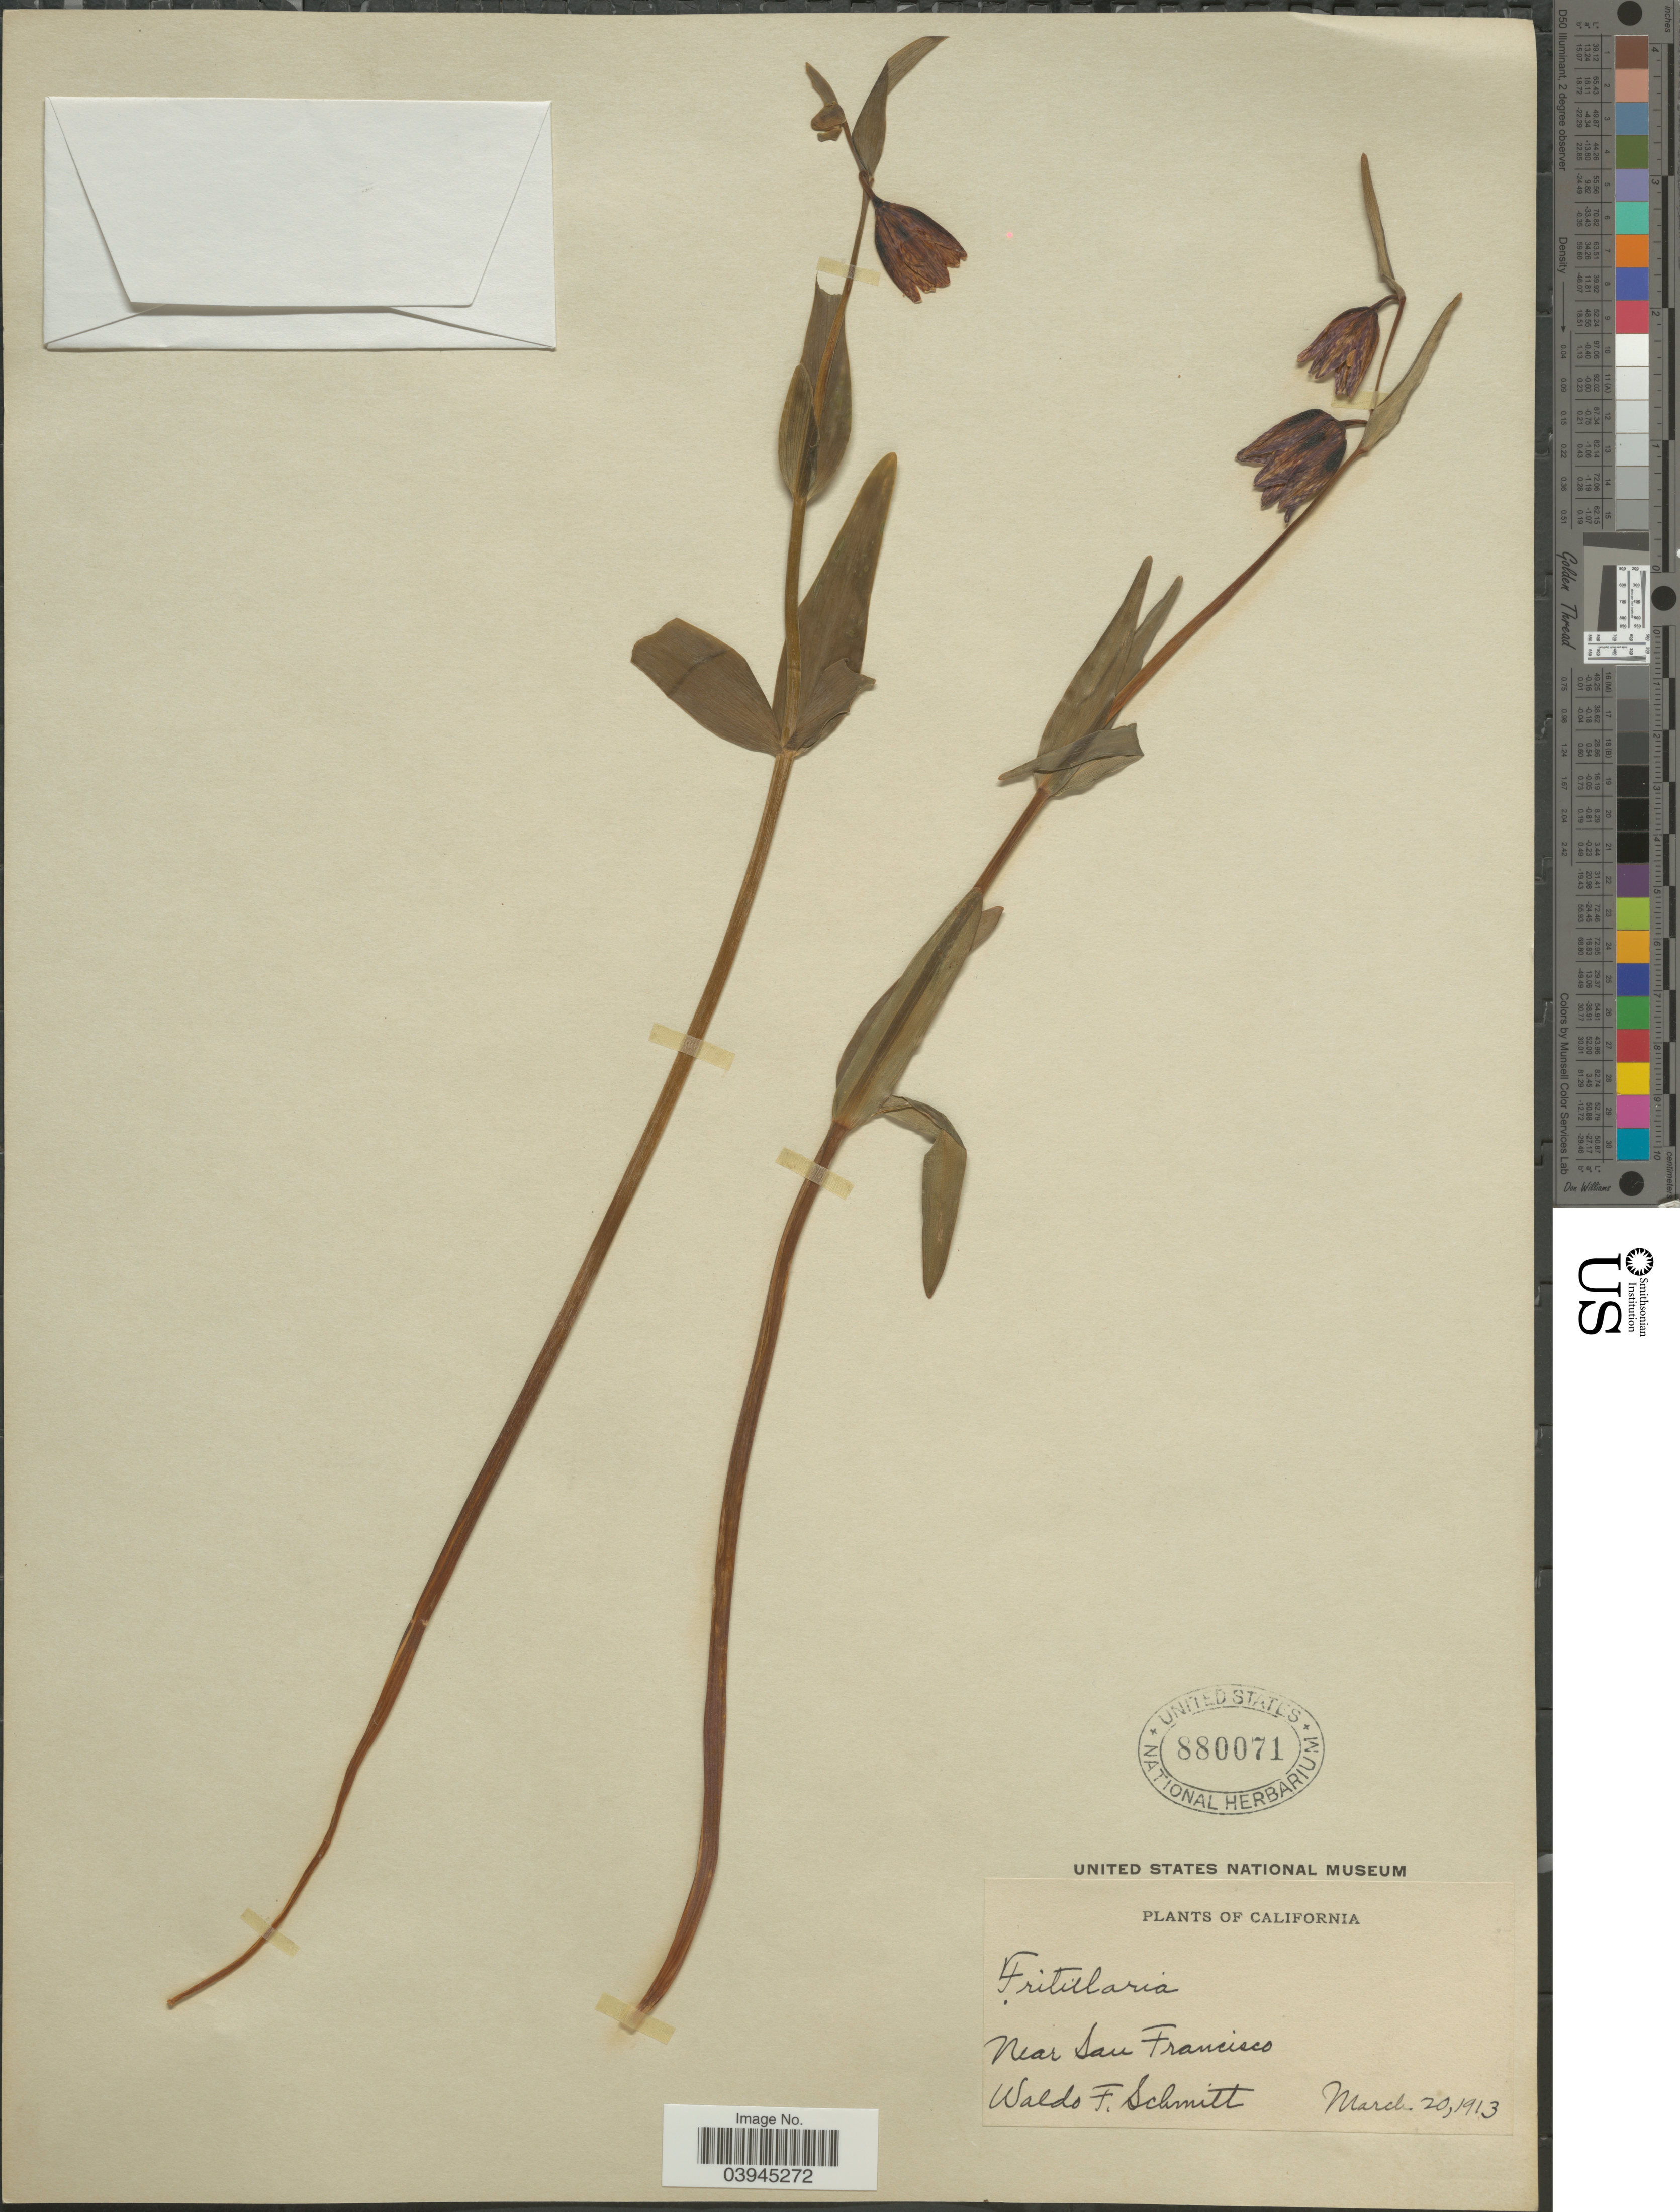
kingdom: Plantae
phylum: Tracheophyta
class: Liliopsida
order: Liliales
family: Liliaceae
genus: Fritillaria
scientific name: Fritillaria sp.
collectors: W. F. Schmitt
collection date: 1913-03-20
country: United States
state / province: California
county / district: San Francisco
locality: Near San Francisco.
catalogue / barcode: US 880071